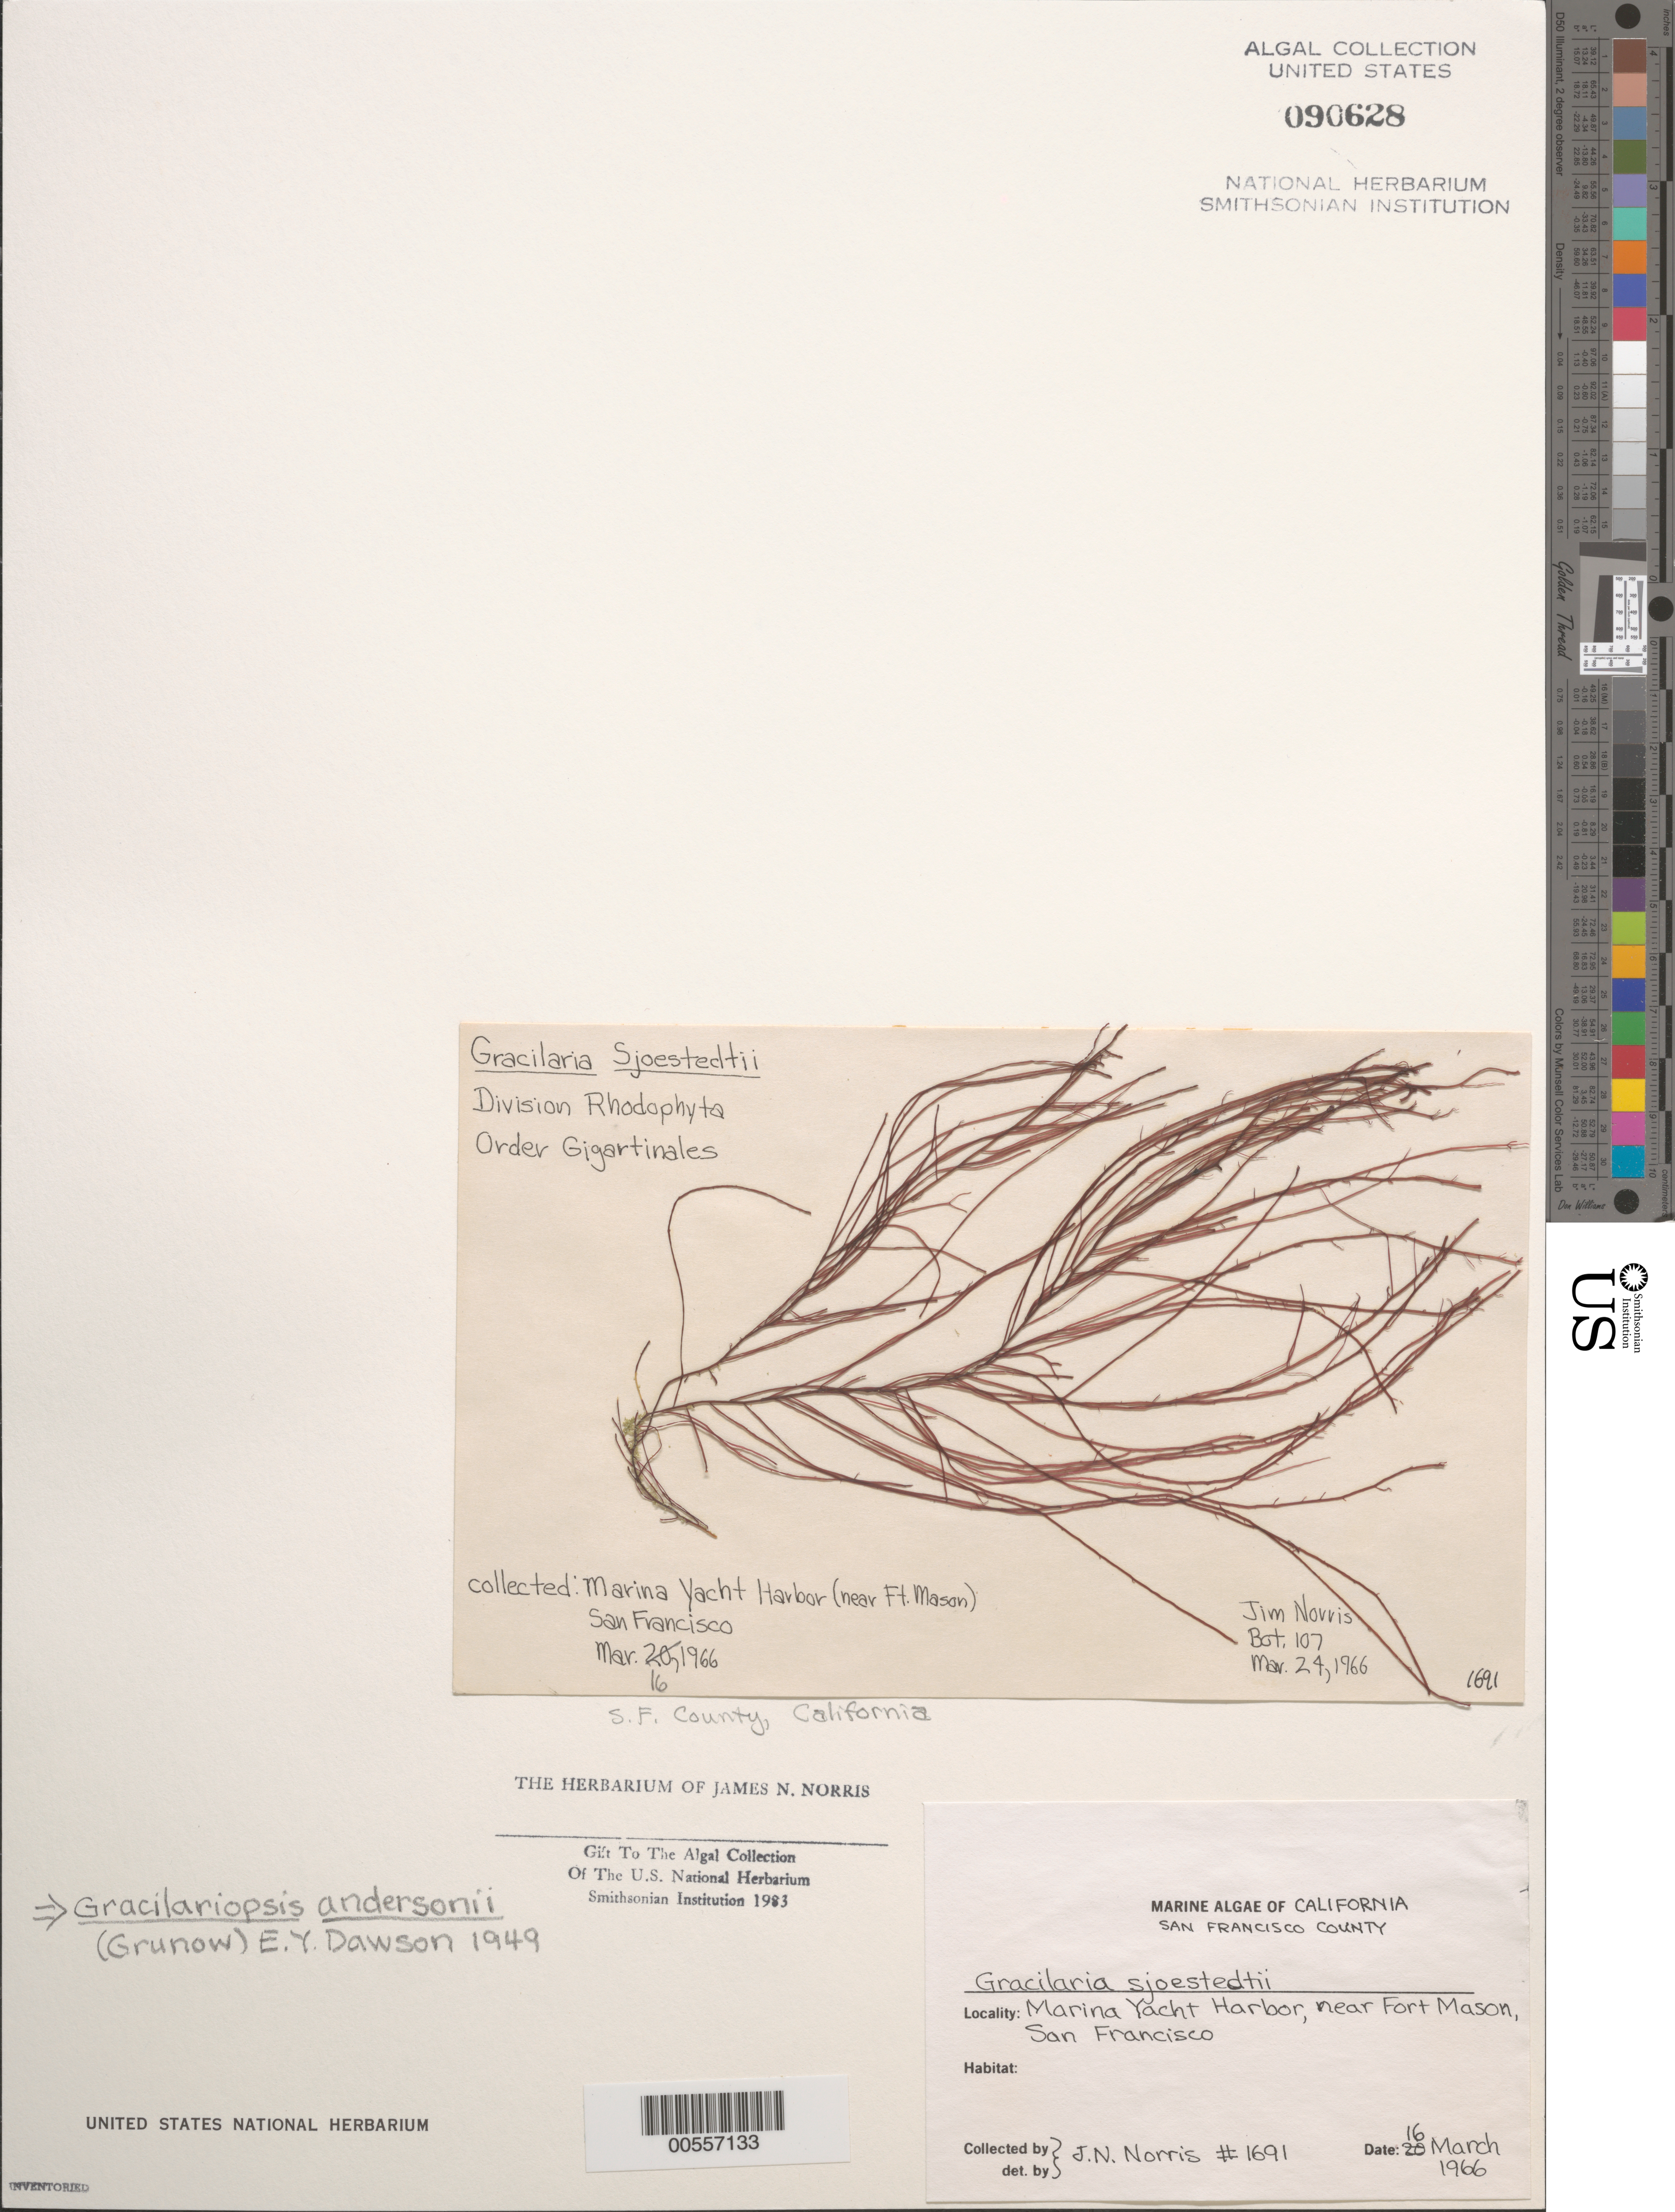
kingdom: Plantae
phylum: Rhodophyta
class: Florideophyceae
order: Gracilariales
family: Gracilariaceae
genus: Gracilariopsis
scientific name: Gracilariopsis andersonii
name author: (Grunow) E.Y. Dawson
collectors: J. N. Norris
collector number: JN-1691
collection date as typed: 16 Mar 1966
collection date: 1966-03-16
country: United States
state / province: California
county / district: San Francisco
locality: San Francisco, Marina Yacht Harbor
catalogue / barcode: US 90628